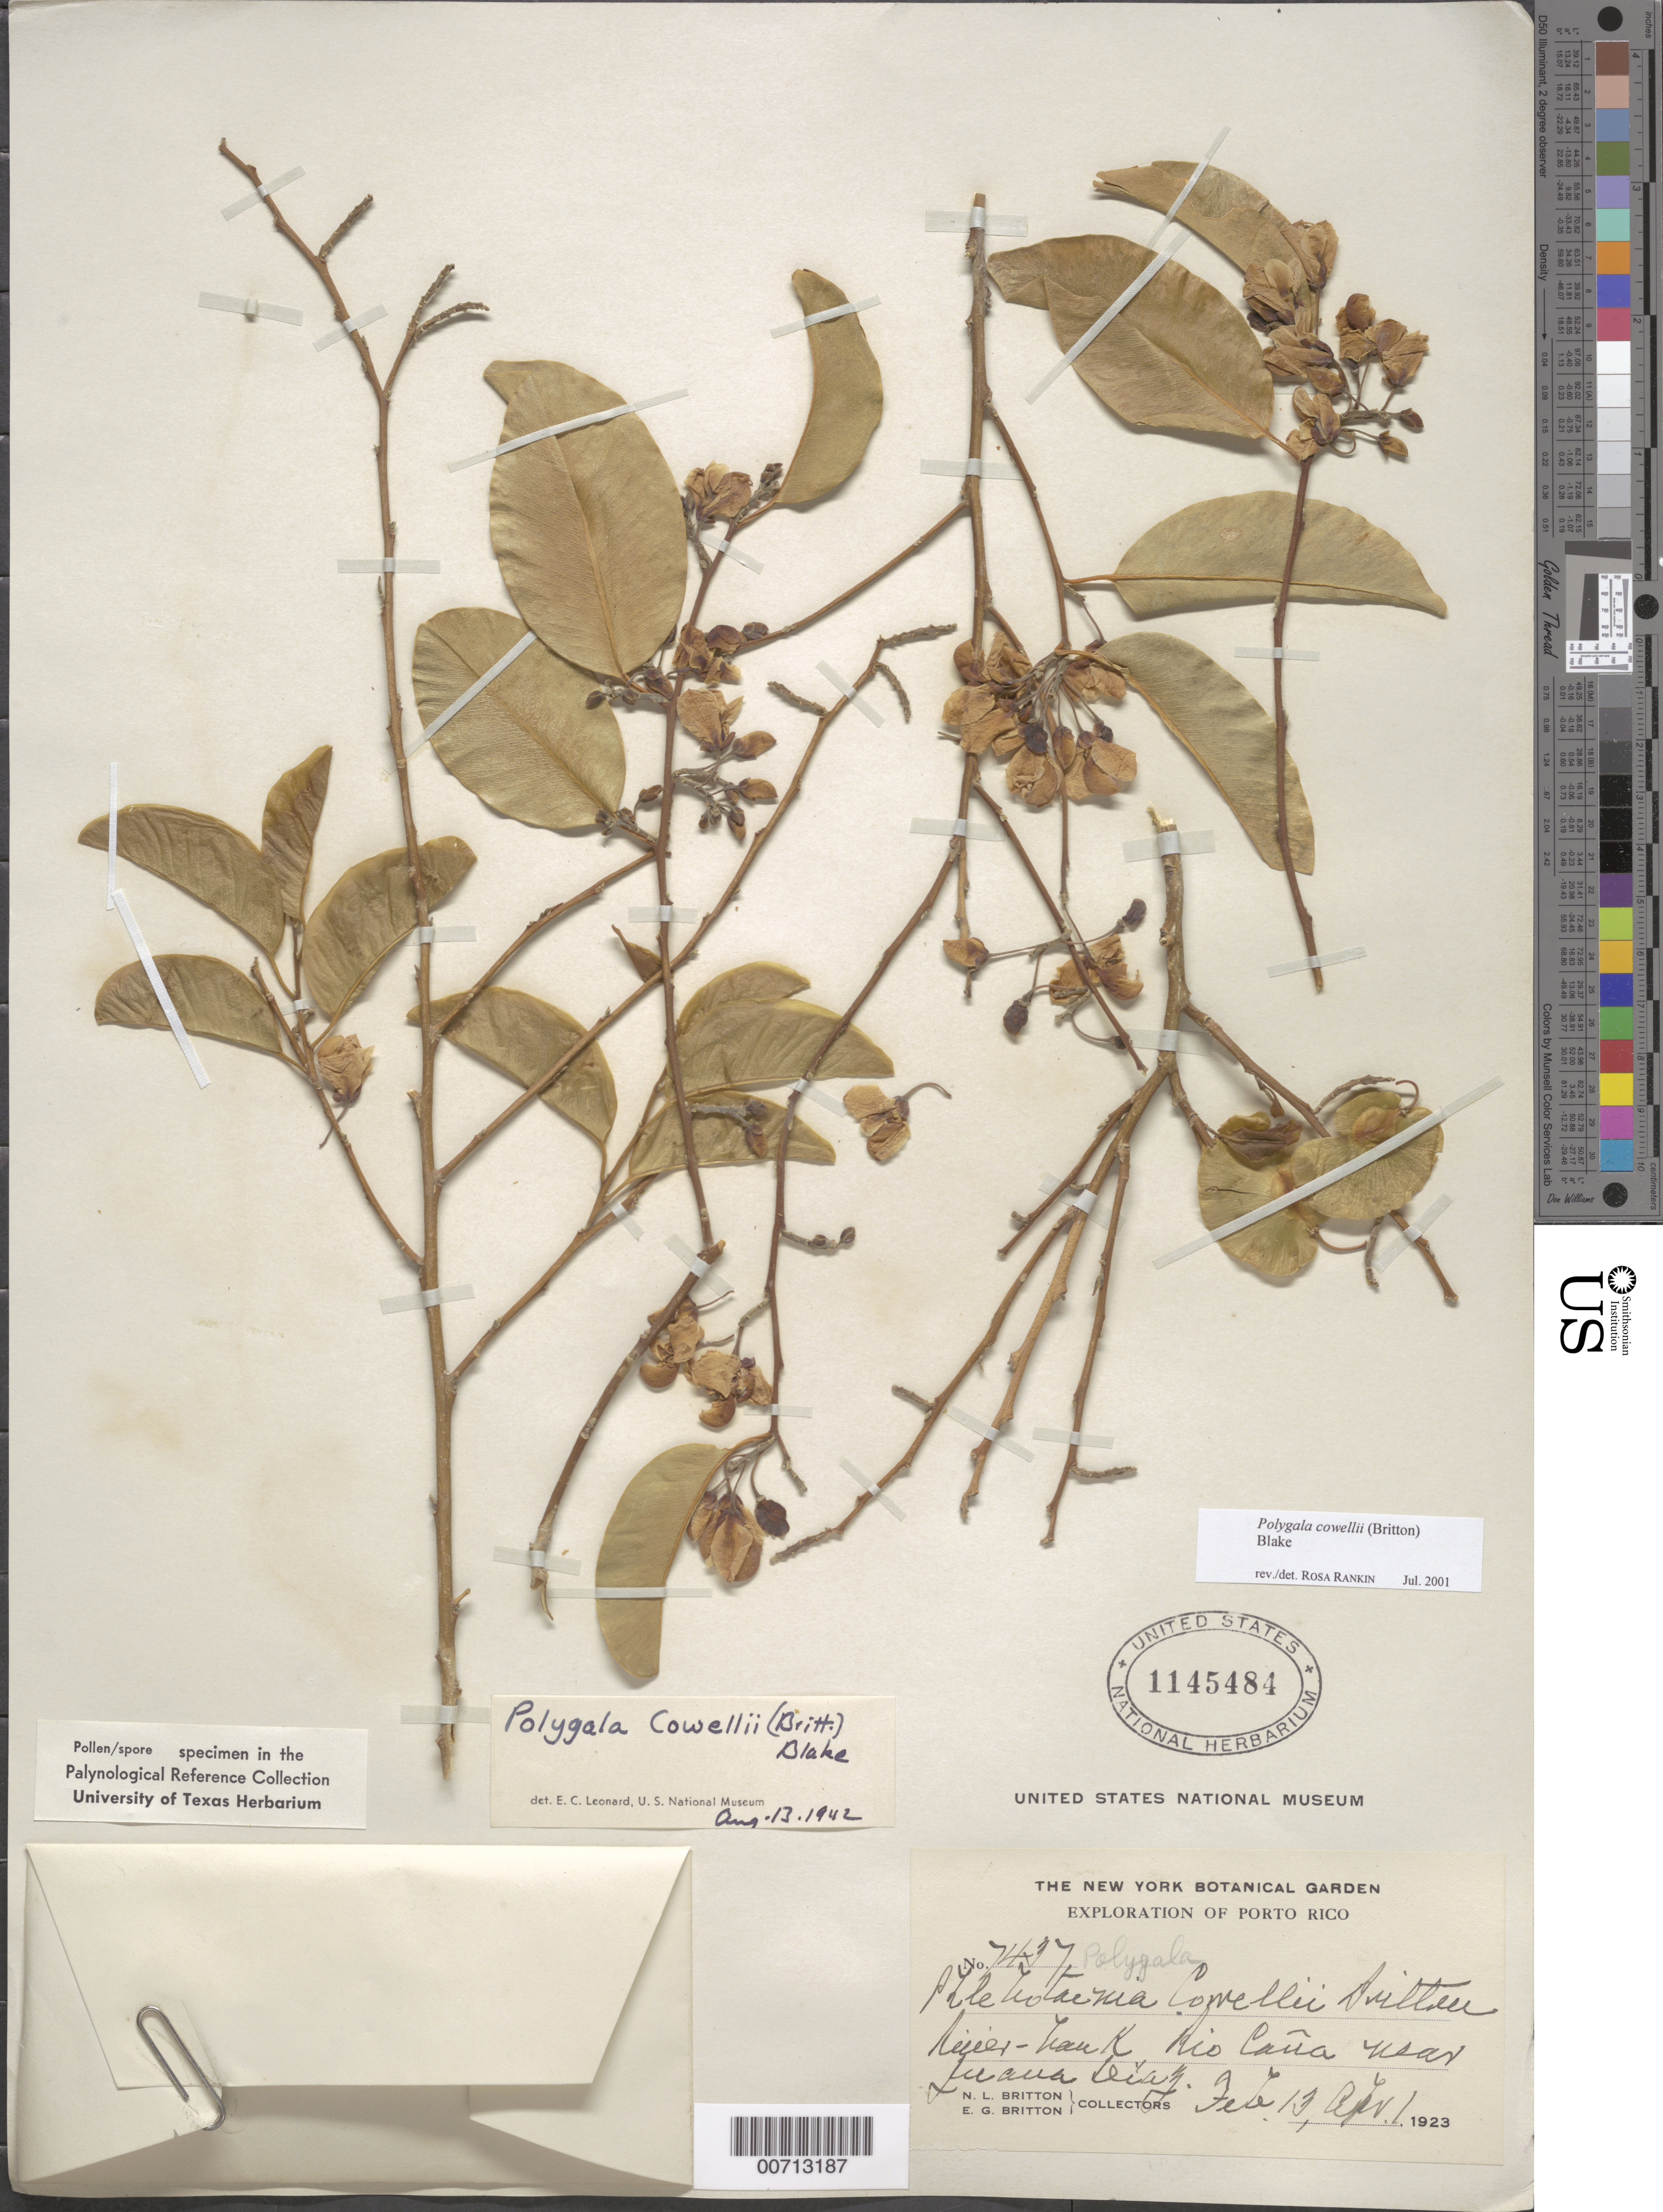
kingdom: Plantae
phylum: Tracheophyta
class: Magnoliopsida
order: Fabales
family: Polygalaceae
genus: Phlebotaenia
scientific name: Phlebotaenia cowellii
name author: Britton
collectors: N. Britton & E. G. Britton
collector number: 7437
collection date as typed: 13 Feb 1923 to 01 Apr 1923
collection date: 1923-02-13/1923-04-01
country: Puerto Rico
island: Greater Antilles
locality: Rio Cana, near Juana Diaz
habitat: River bank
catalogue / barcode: US 1145484